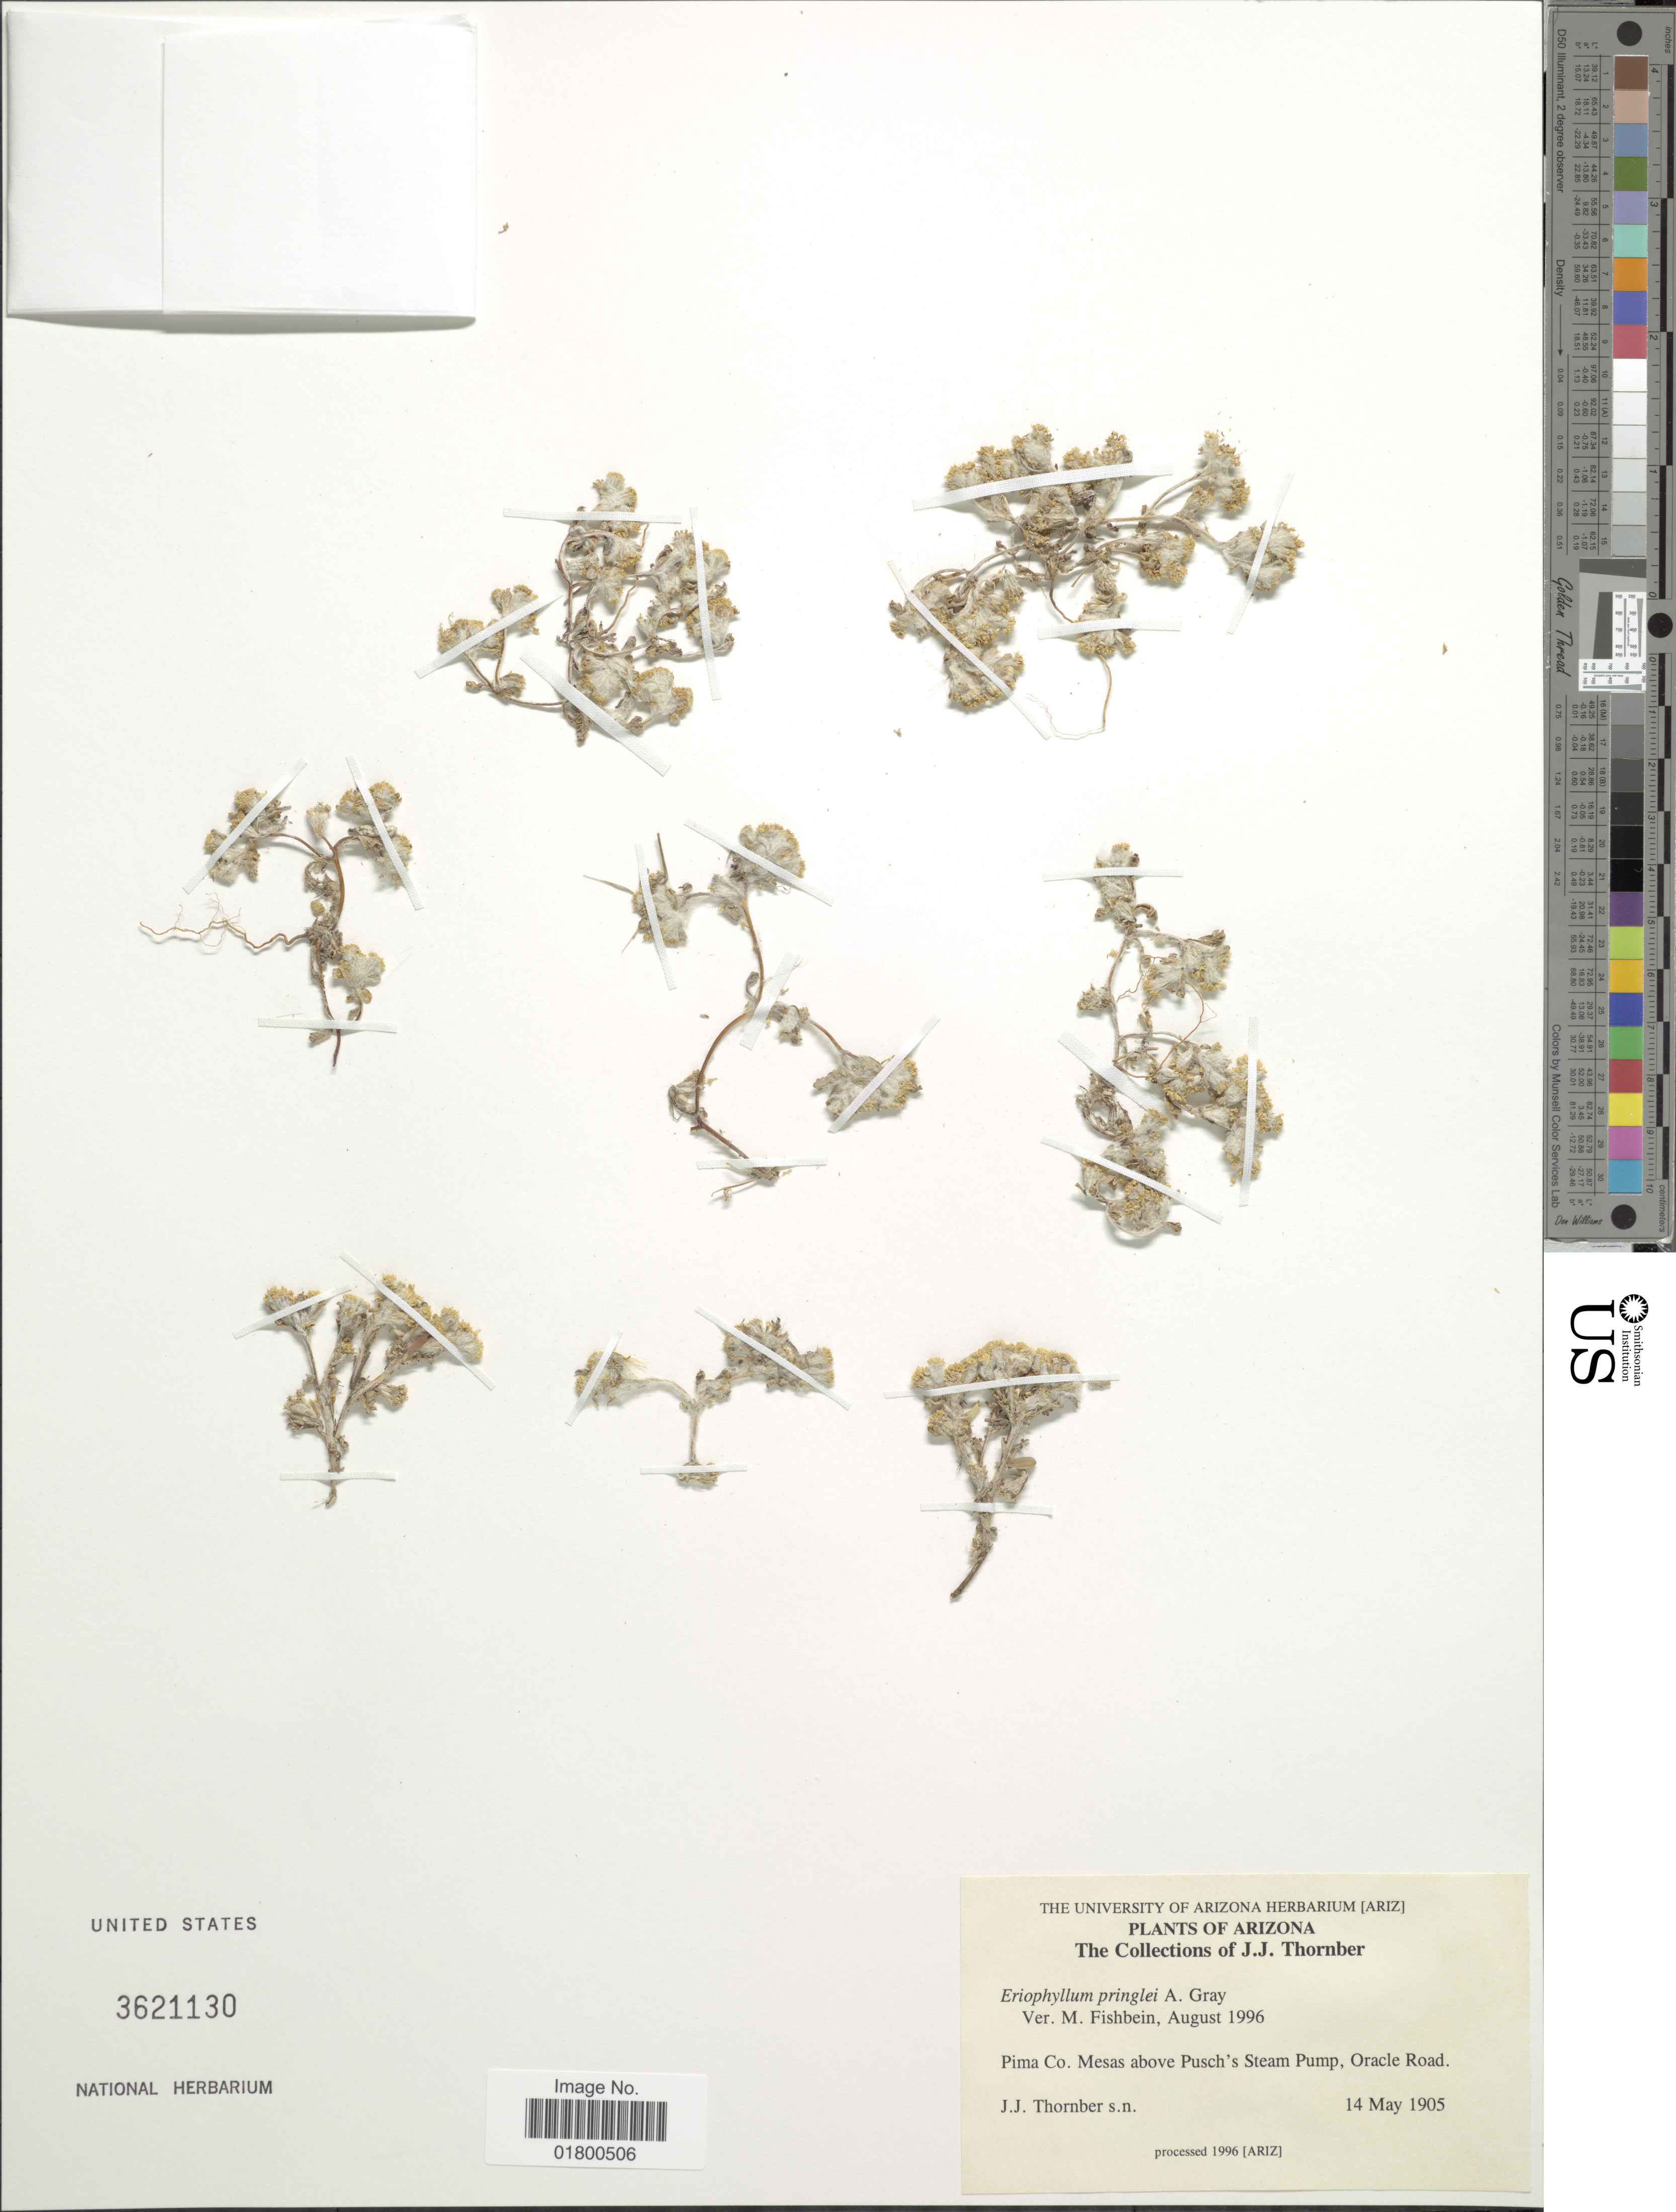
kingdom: Plantae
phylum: Tracheophyta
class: Magnoliopsida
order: Asterales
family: Asteraceae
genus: Eriophyllum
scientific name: Eriophyllum pringlei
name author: A. Gray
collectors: J. Thornber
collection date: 1905-05-14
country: United States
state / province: Arizona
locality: Pima Co., Mesas above Pusch's Steam Pump, Oracle Road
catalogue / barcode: US 3621130